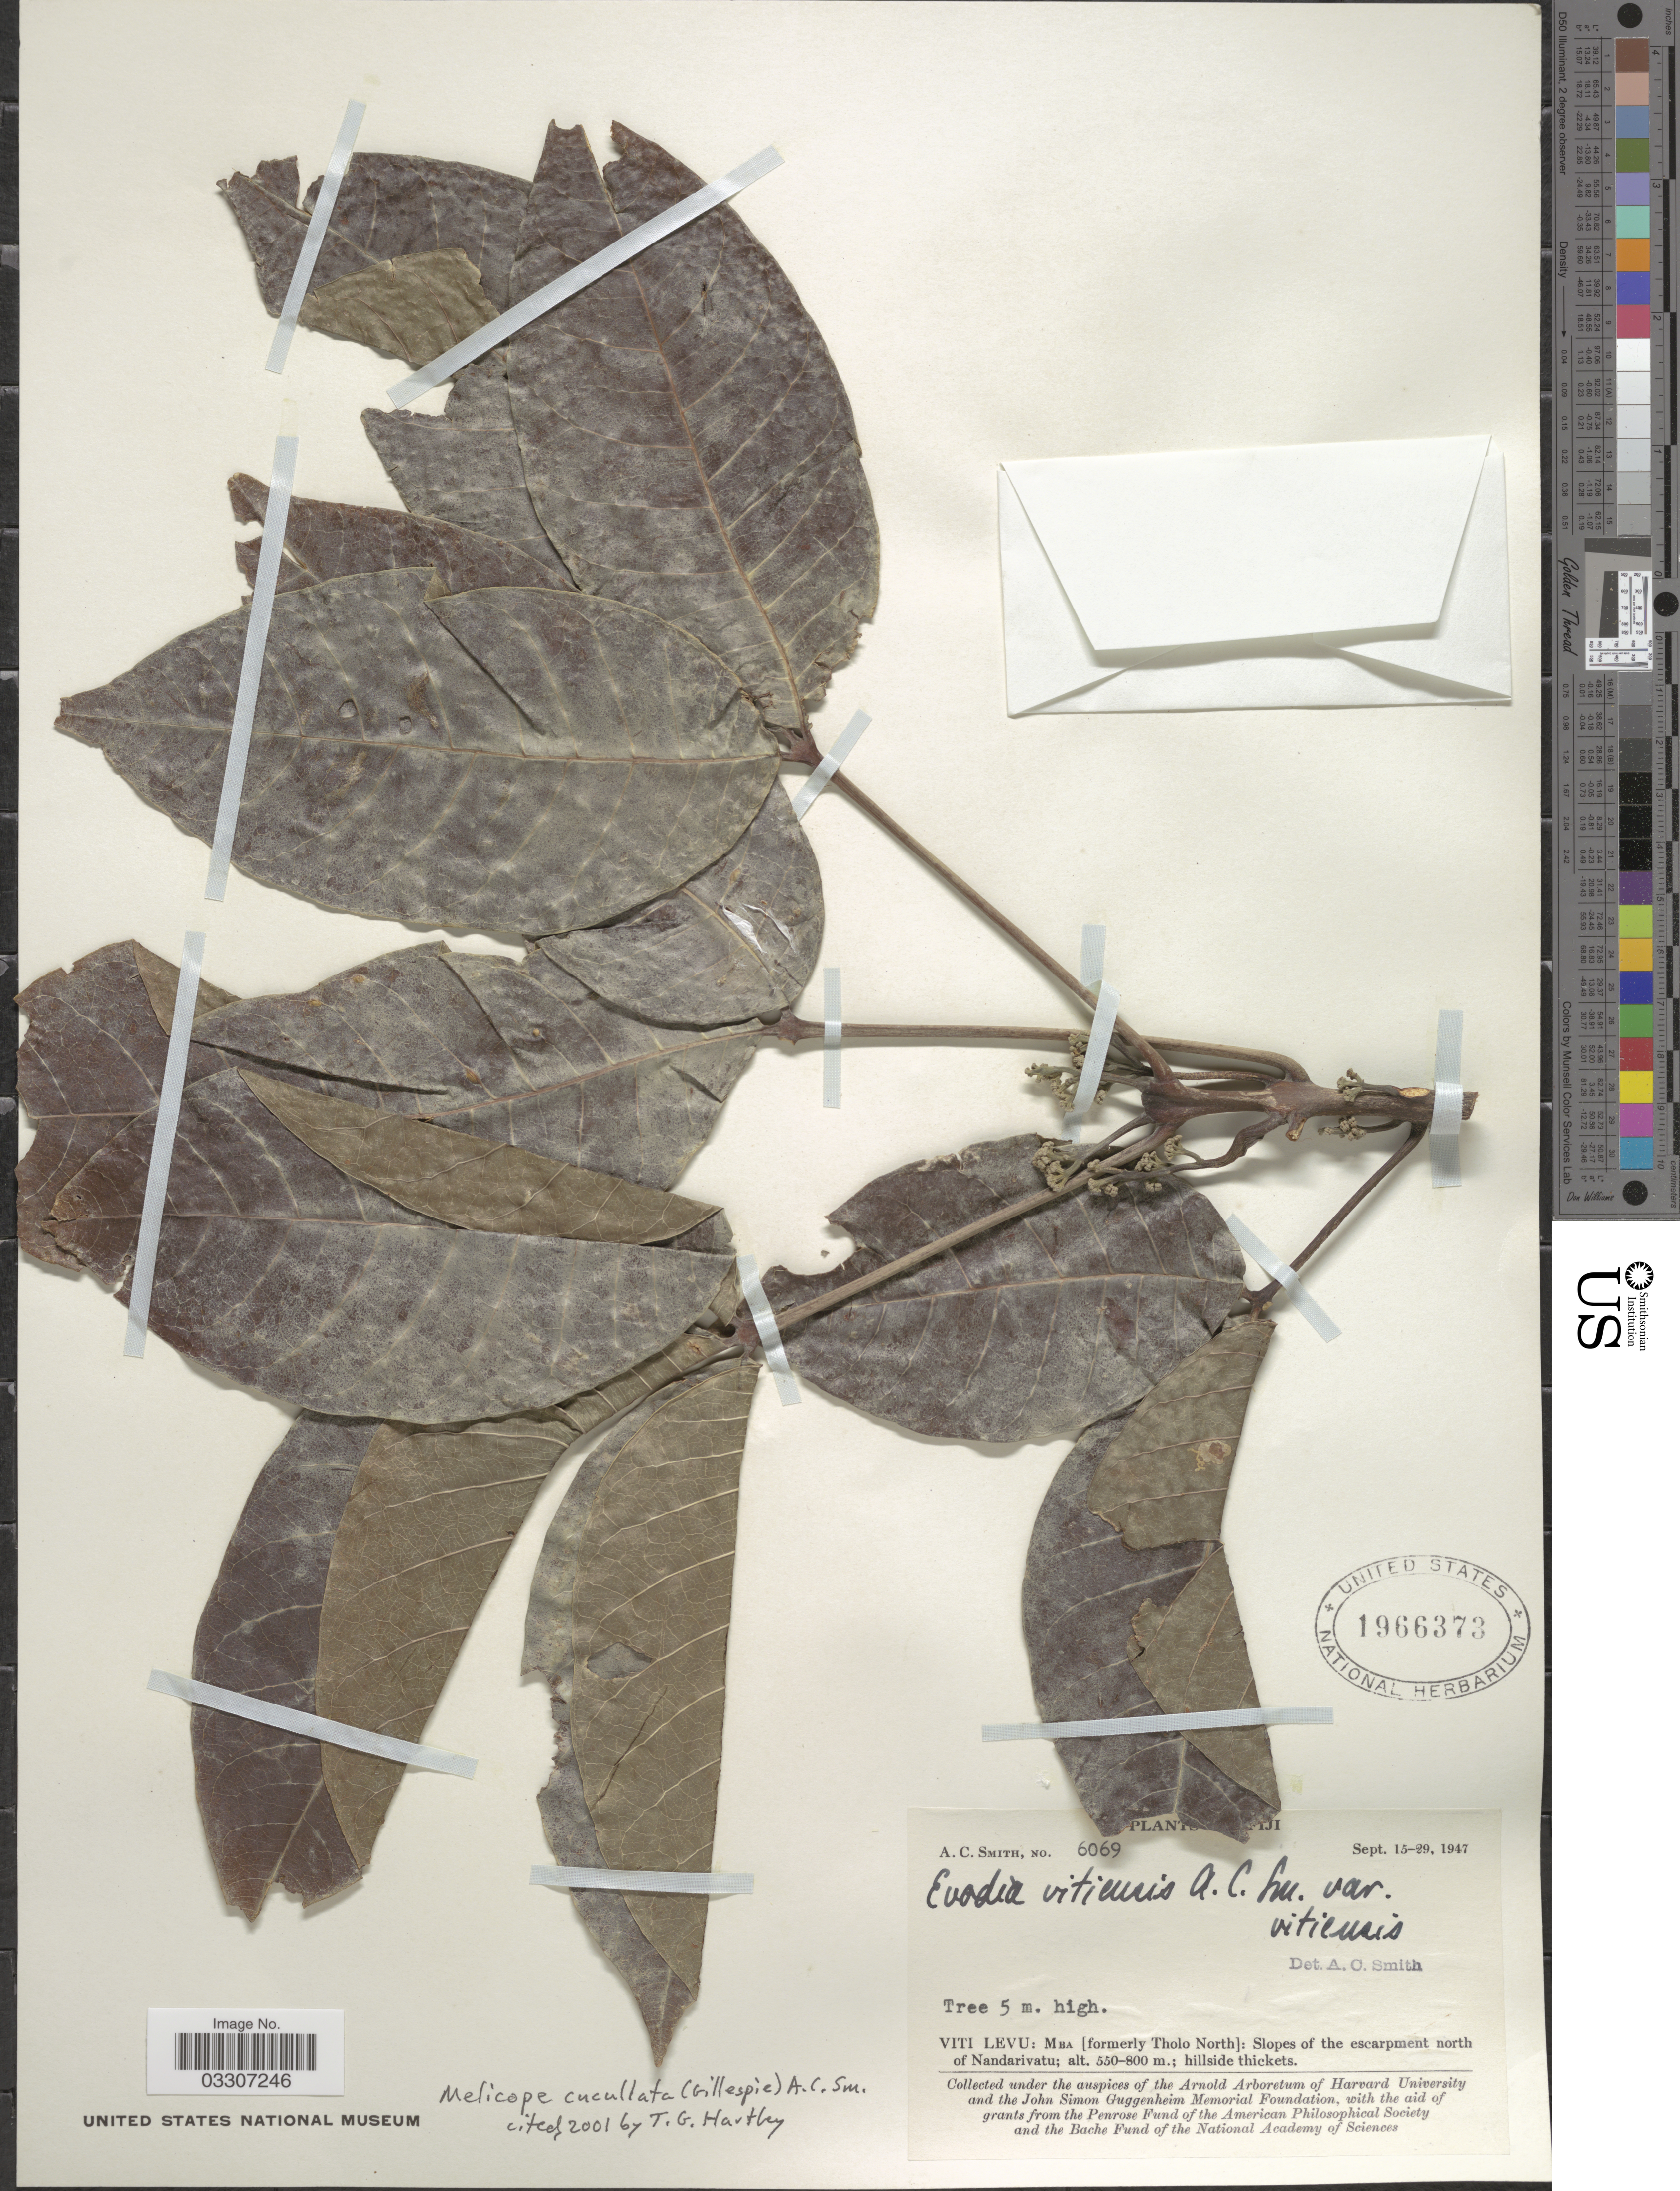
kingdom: Plantae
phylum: Tracheophyta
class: Magnoliopsida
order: Sapindales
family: Rutaceae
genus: Melicope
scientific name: Melicope cucullata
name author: (Gillespie) A.C. Sm.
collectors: A. C. Smith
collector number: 6069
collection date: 1947-09-15/1947-09-29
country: Fiji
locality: Viti Levu: Mba [formerly Tholo North]: Slopes of the escarpment north of Nandarivatu.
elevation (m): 550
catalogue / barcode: US 1966373